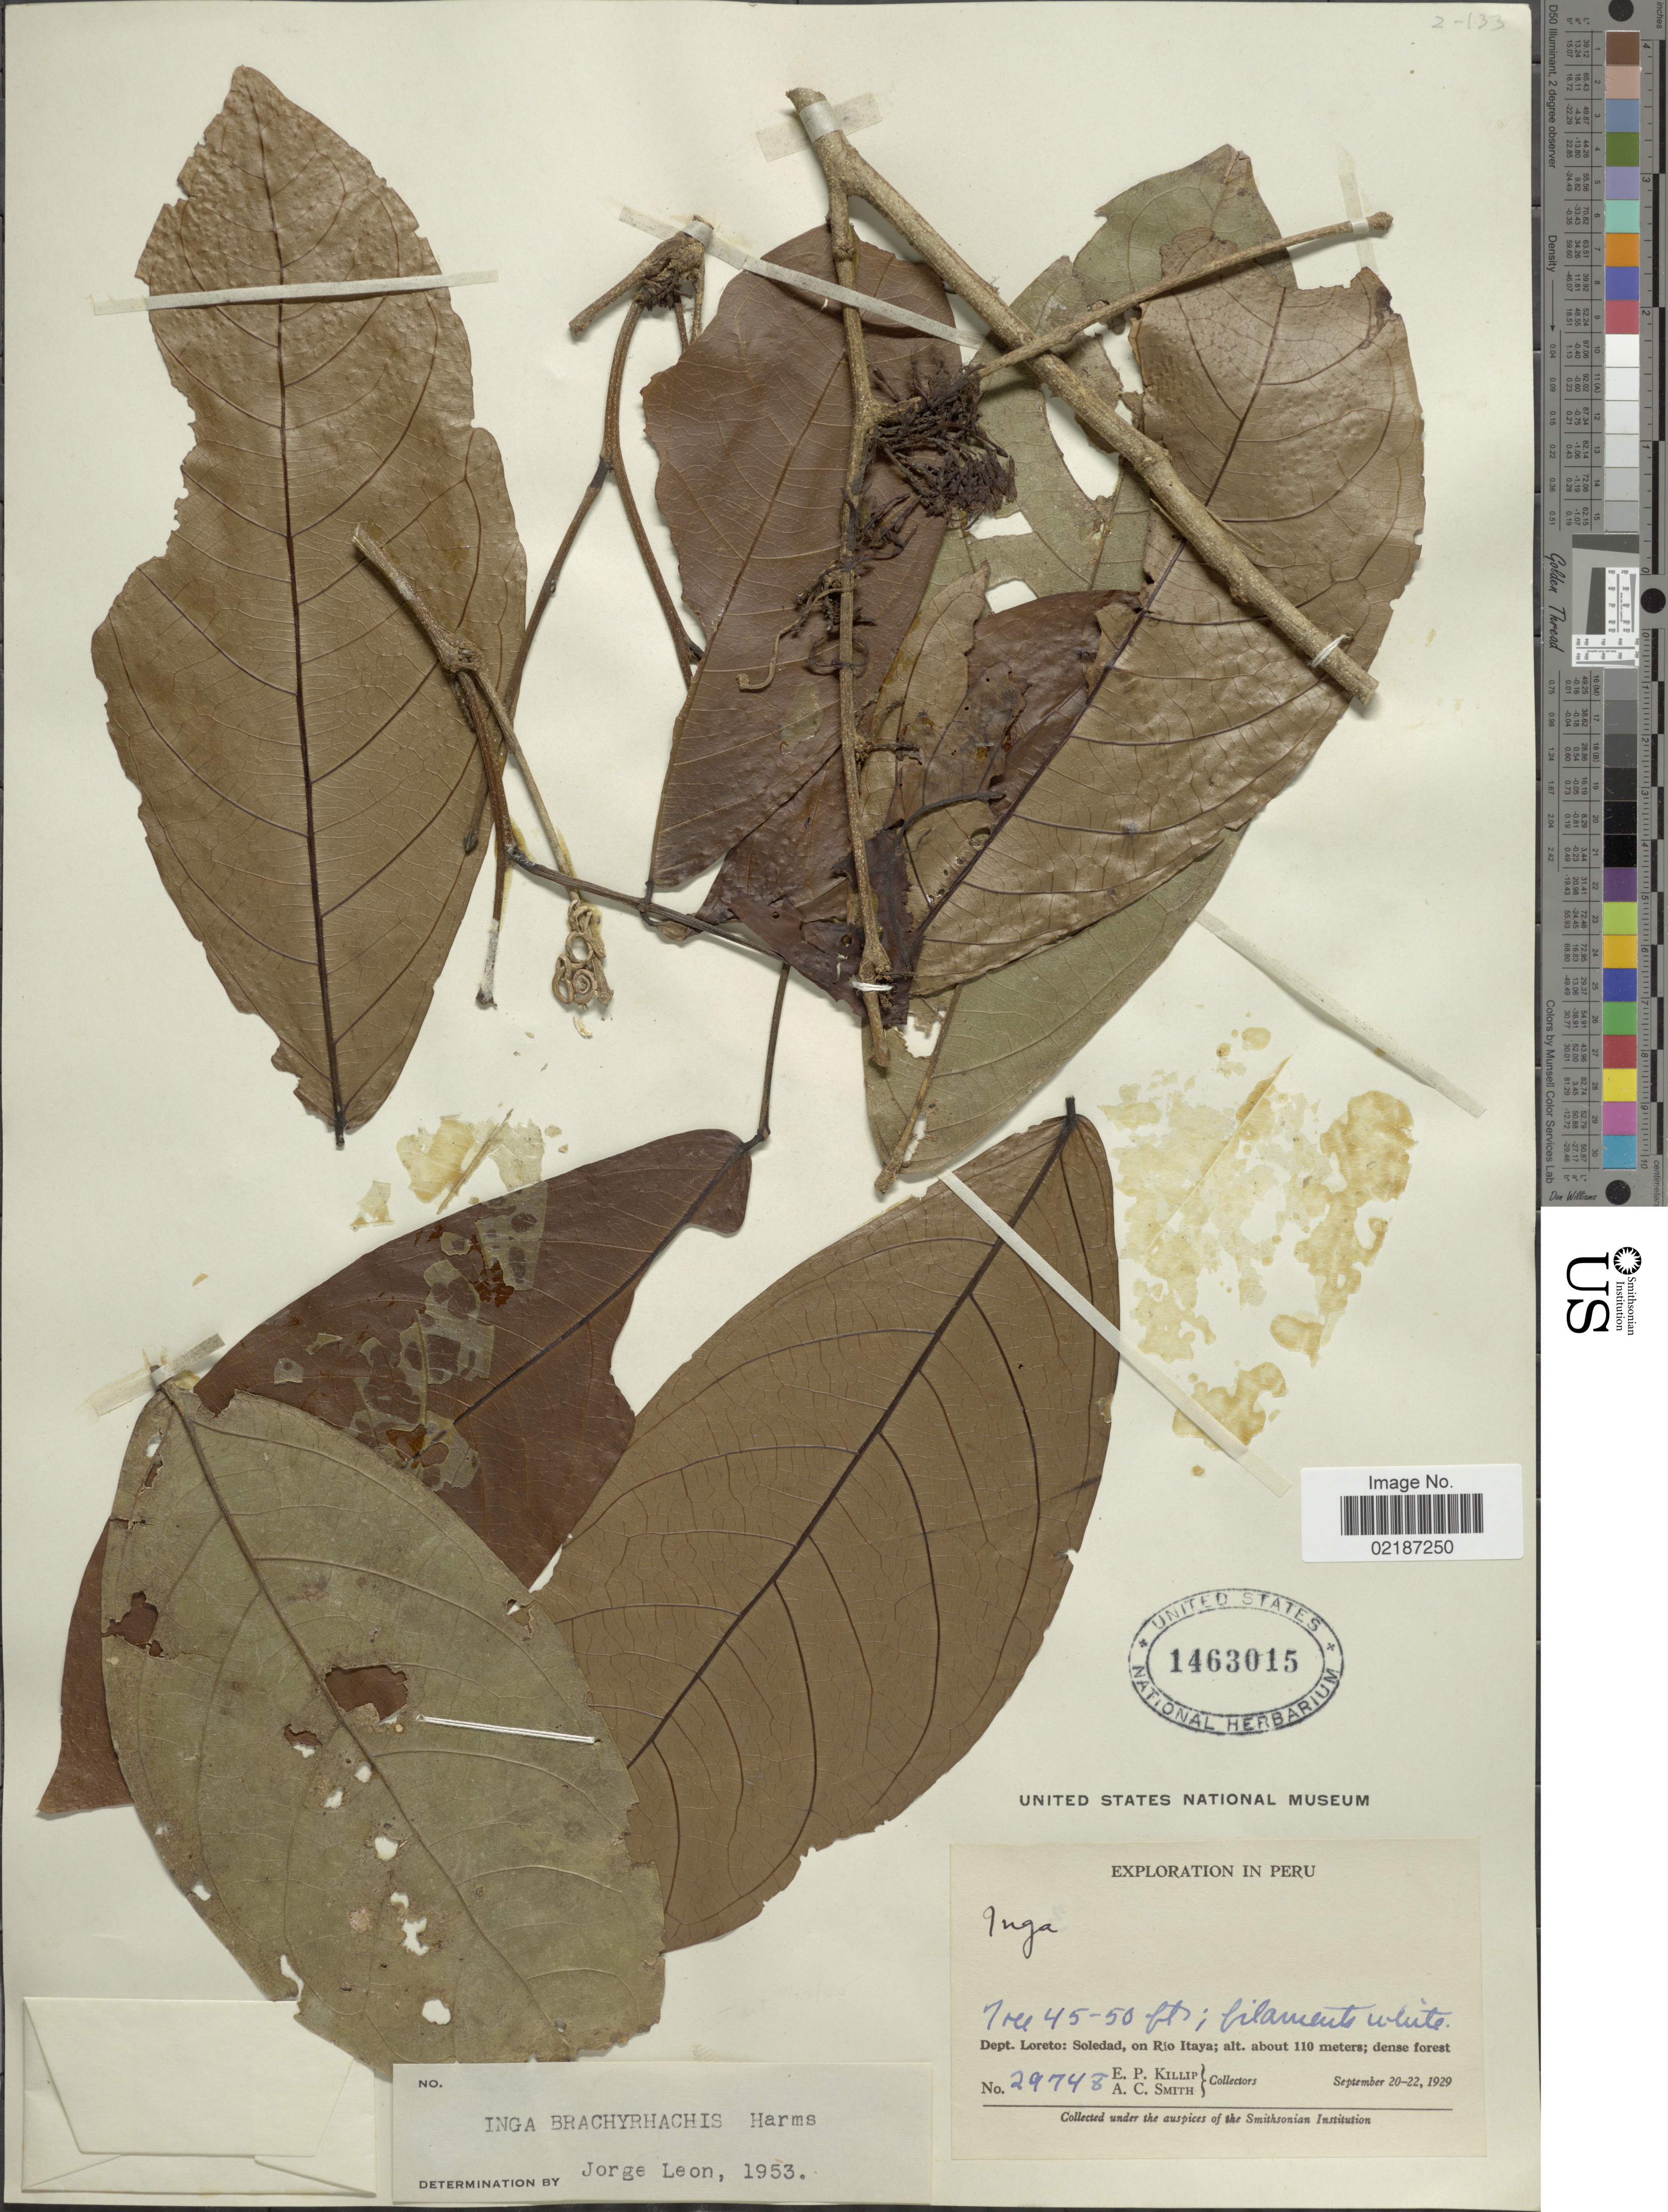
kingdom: Plantae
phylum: Tracheophyta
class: Magnoliopsida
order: Fabales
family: Fabaceae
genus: Inga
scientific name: Inga brachyrhachis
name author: Harms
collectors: E. P. Killip & A. C. Smith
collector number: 29748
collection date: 1929-09-20/1929-09-22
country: Peru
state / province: Loreto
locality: Soledad, on Rio Itaya; dense forest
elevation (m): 110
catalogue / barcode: US 1463015